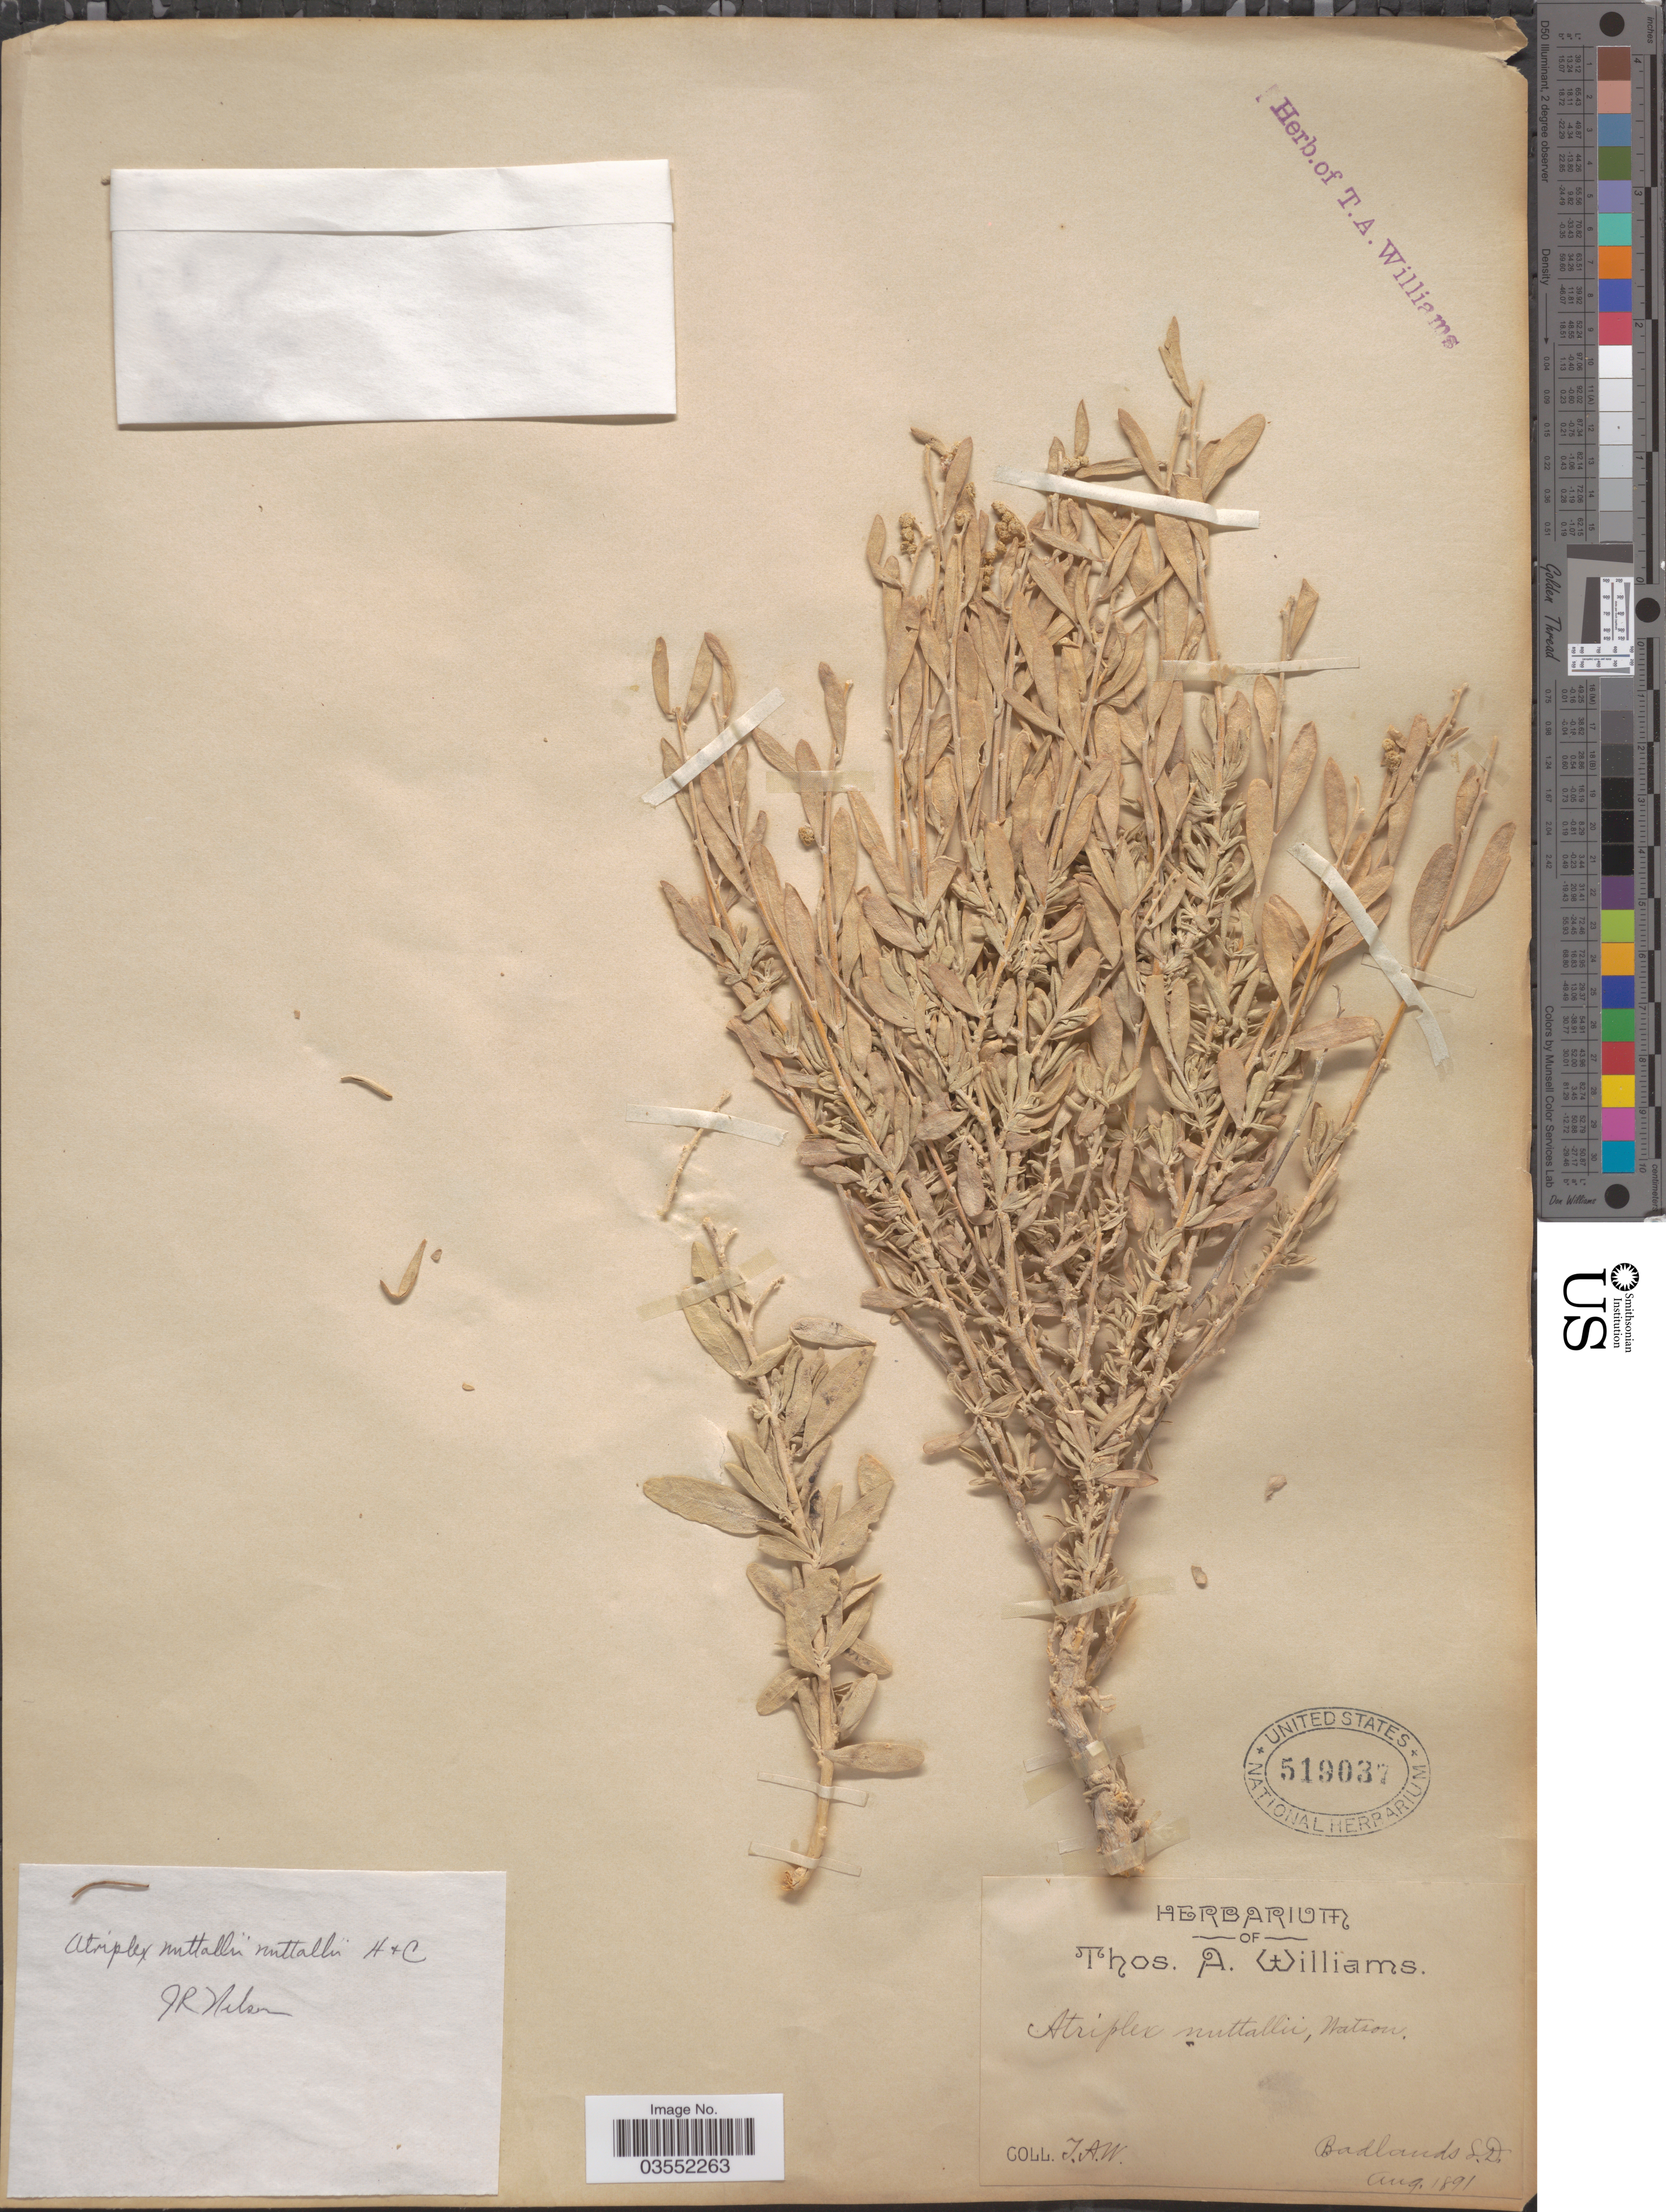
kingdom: Plantae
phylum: Tracheophyta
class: Magnoliopsida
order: Caryophyllales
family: Amaranthaceae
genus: Atriplex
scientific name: Atriplex nuttallii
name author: S. Watson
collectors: T. A. Williams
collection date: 1891-08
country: United States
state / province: South Dakota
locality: Badlands.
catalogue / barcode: US 519037